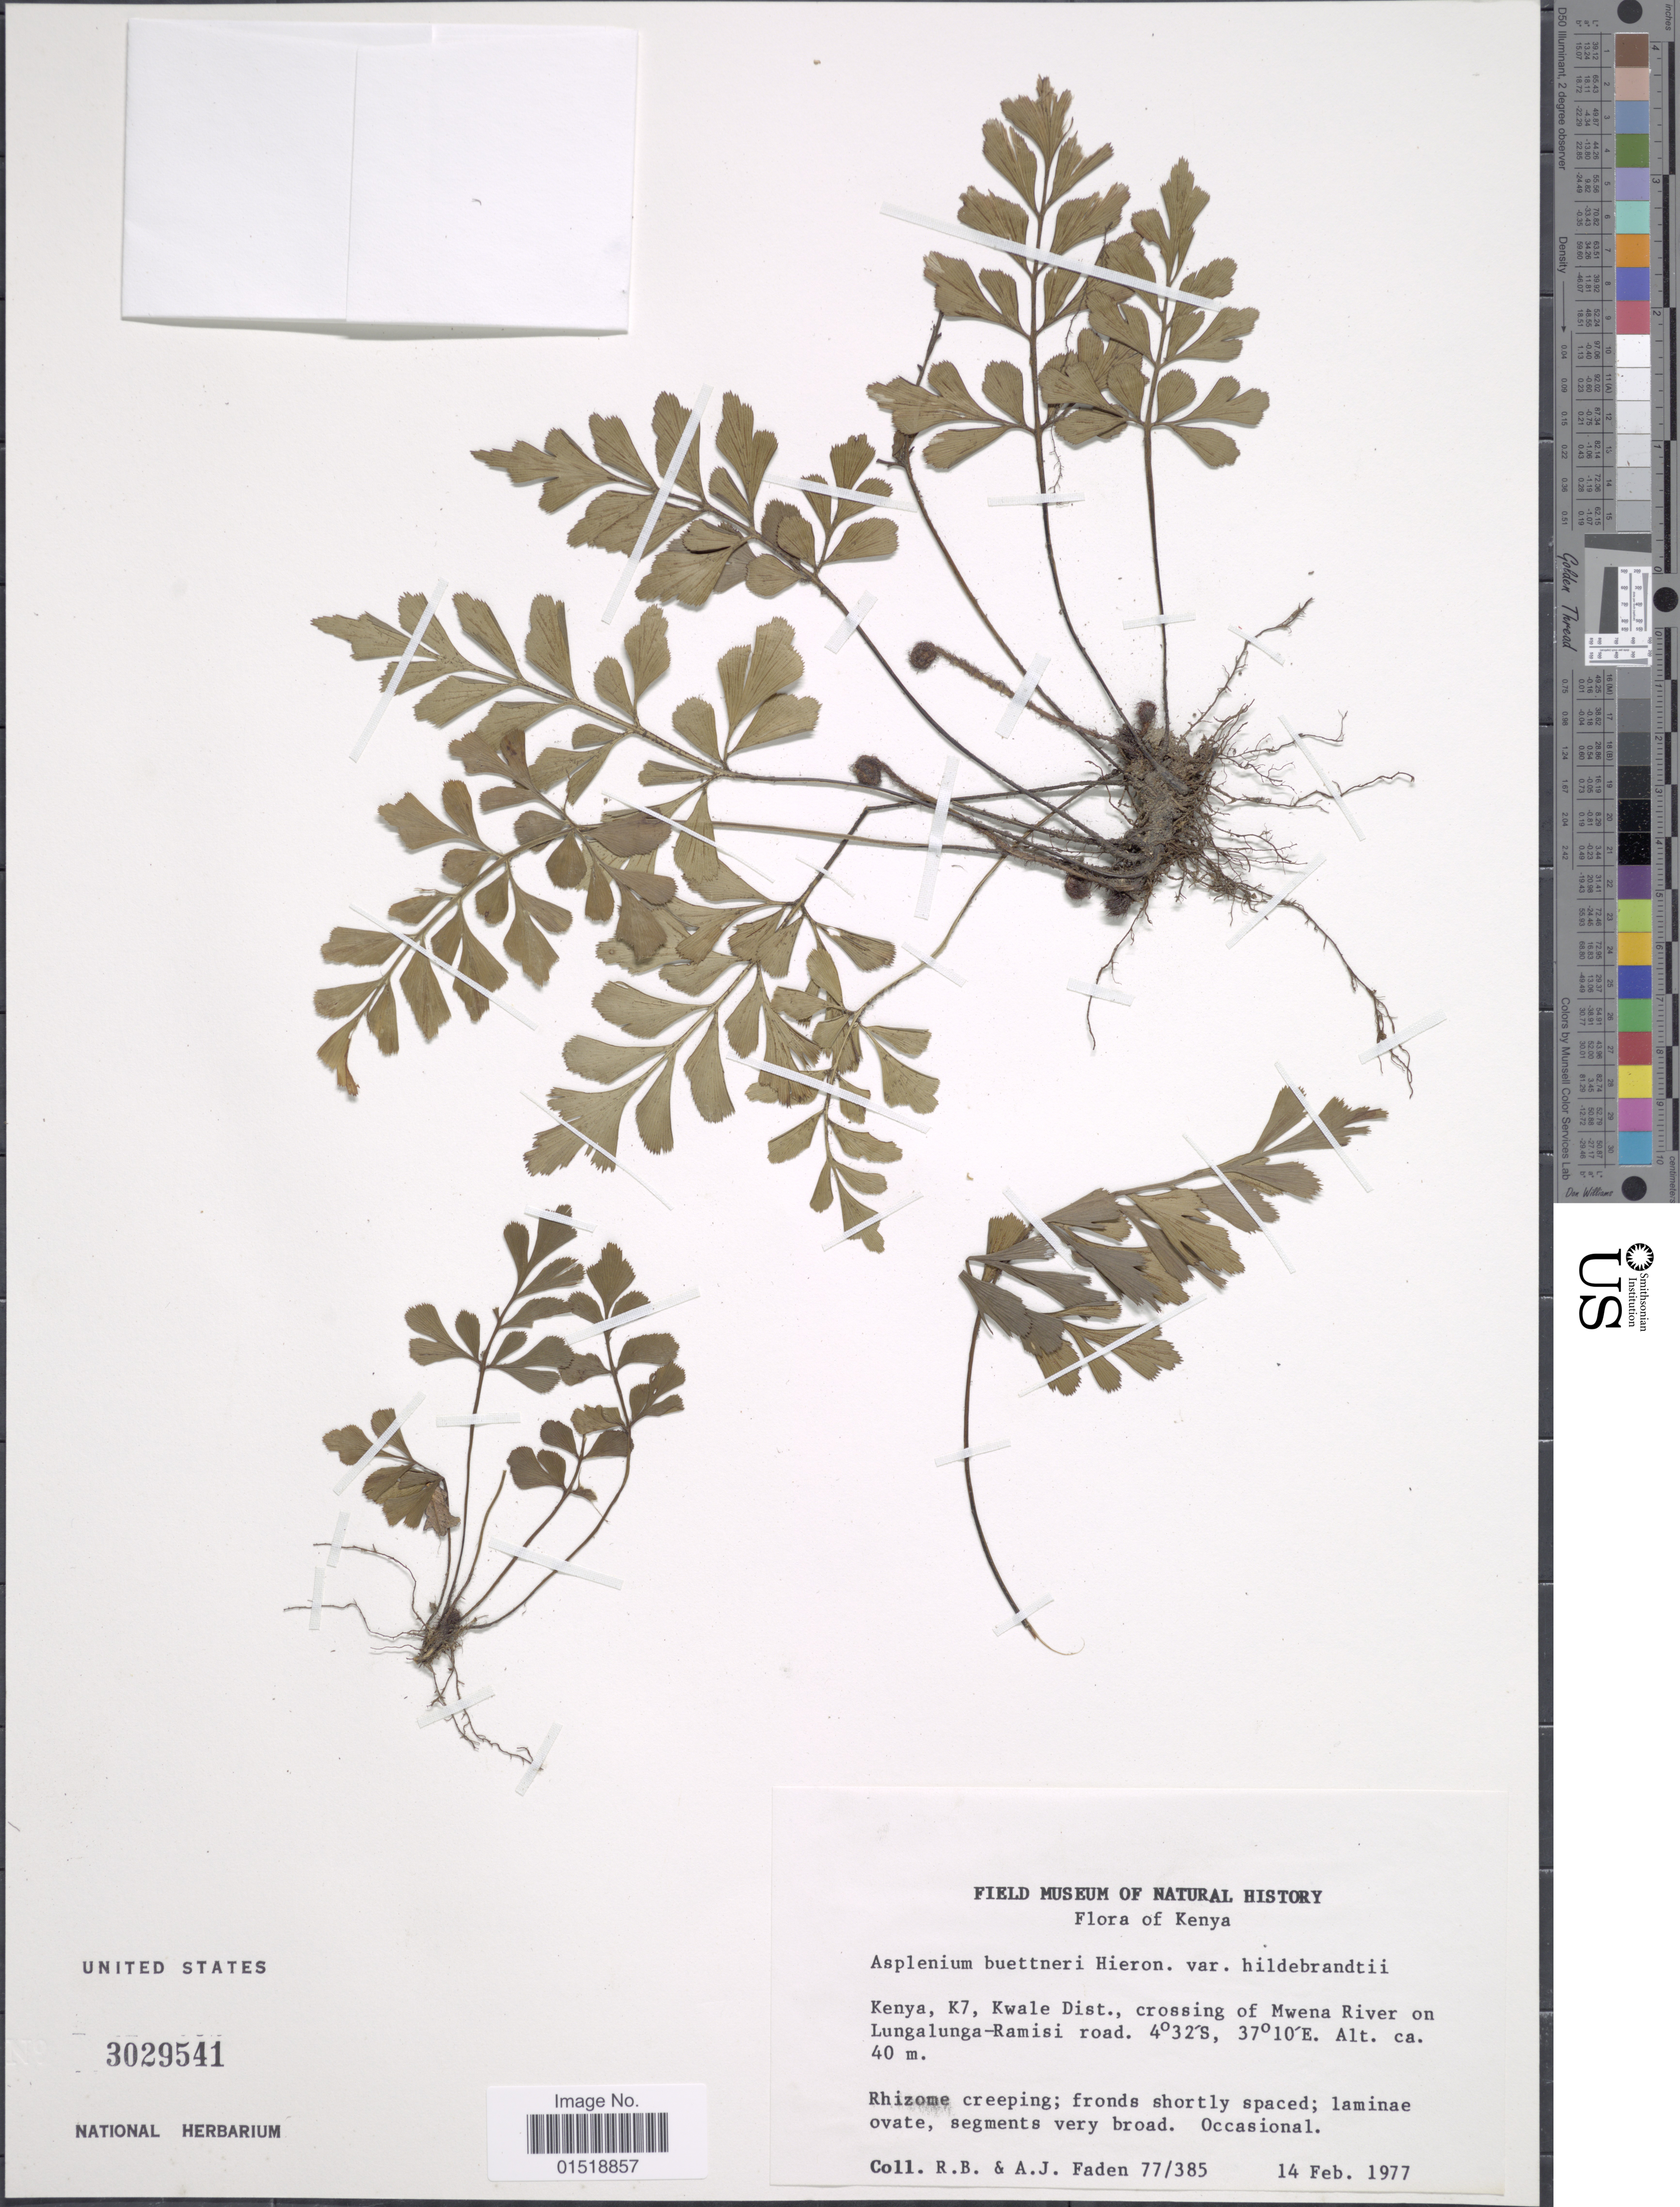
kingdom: Plantae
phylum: Tracheophyta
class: Polypodiopsida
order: Polypodiales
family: Aspleniaceae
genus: Asplenium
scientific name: Asplenium buettneri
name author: Hieron.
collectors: R. B. Faden & A. J. Faden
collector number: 77/385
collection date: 1977-02-14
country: Kenya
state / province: Kwale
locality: Kenya, K7, Kwale Dist., crossing of Mwena River on Lungalunga-Ramisi road.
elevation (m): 40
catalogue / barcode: US 3029541